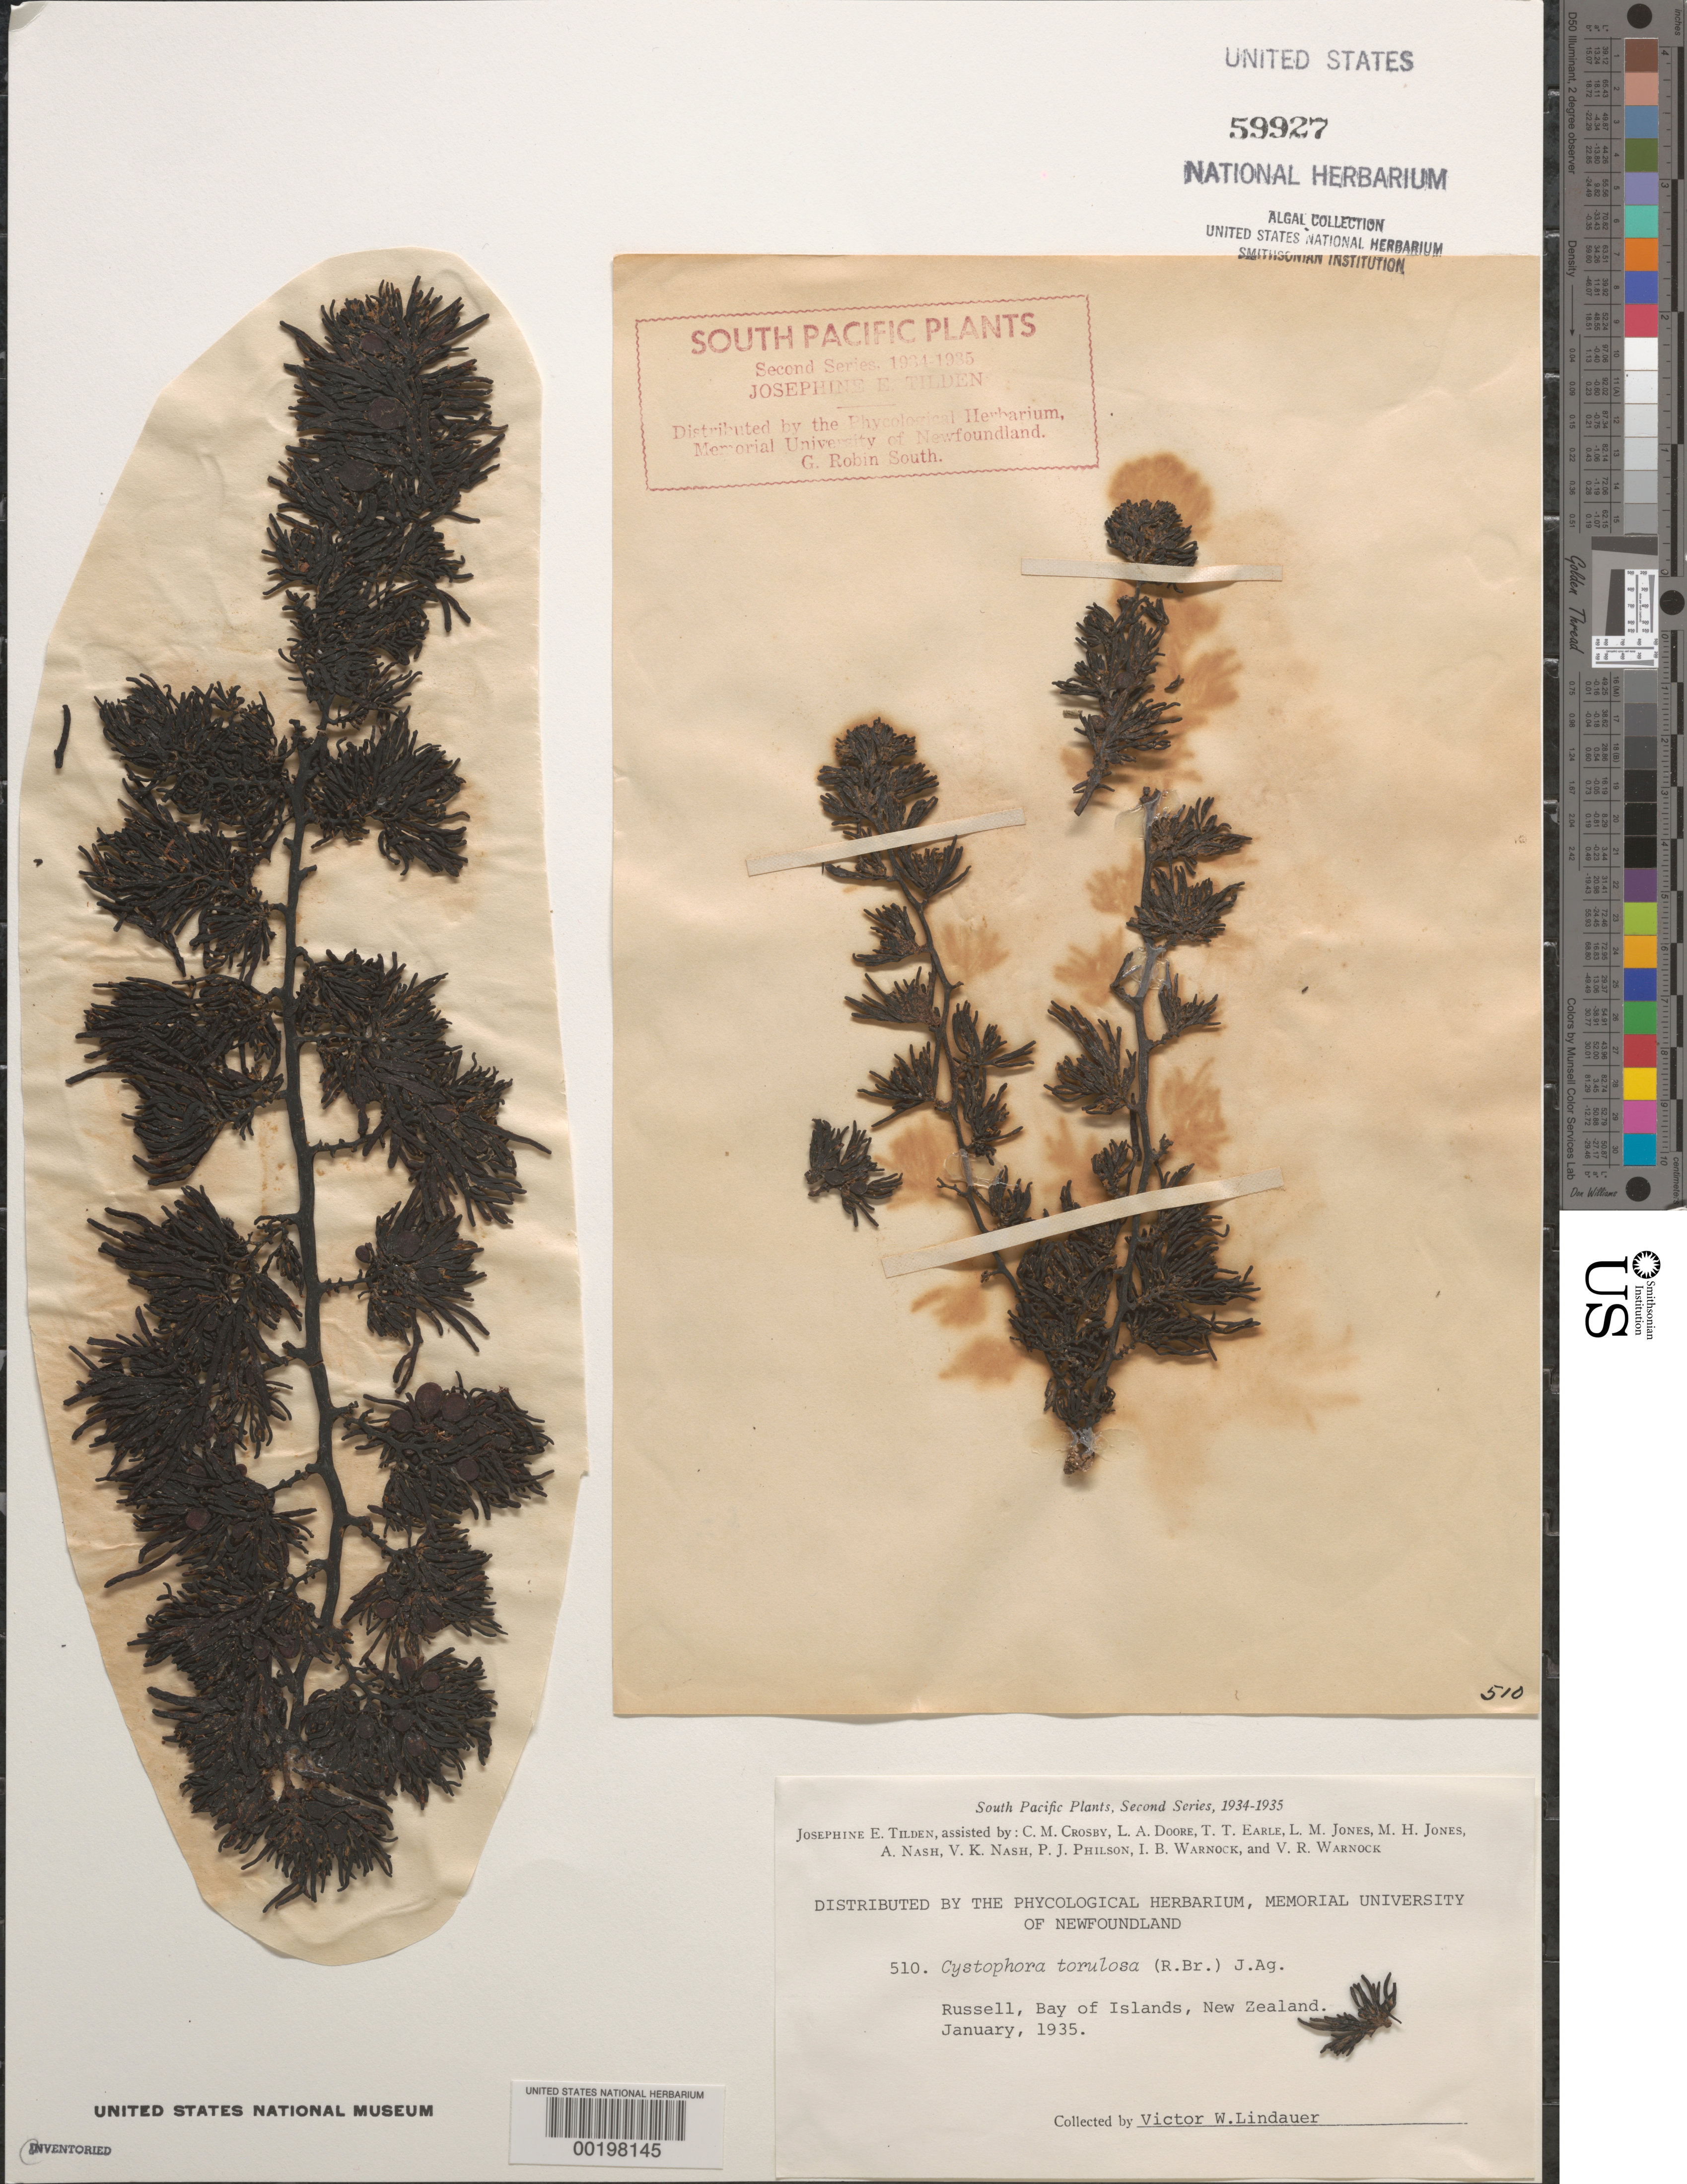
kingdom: Chromista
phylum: Ochrophyta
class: Phaeophyceae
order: Fucales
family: Sargassaceae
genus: Cystophora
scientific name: Cystophora torulosa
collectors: V. Lindauer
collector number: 510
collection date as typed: Jan 1935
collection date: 1935-01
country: New Zealand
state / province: Northland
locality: Russell, bay of islands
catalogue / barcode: US 59927